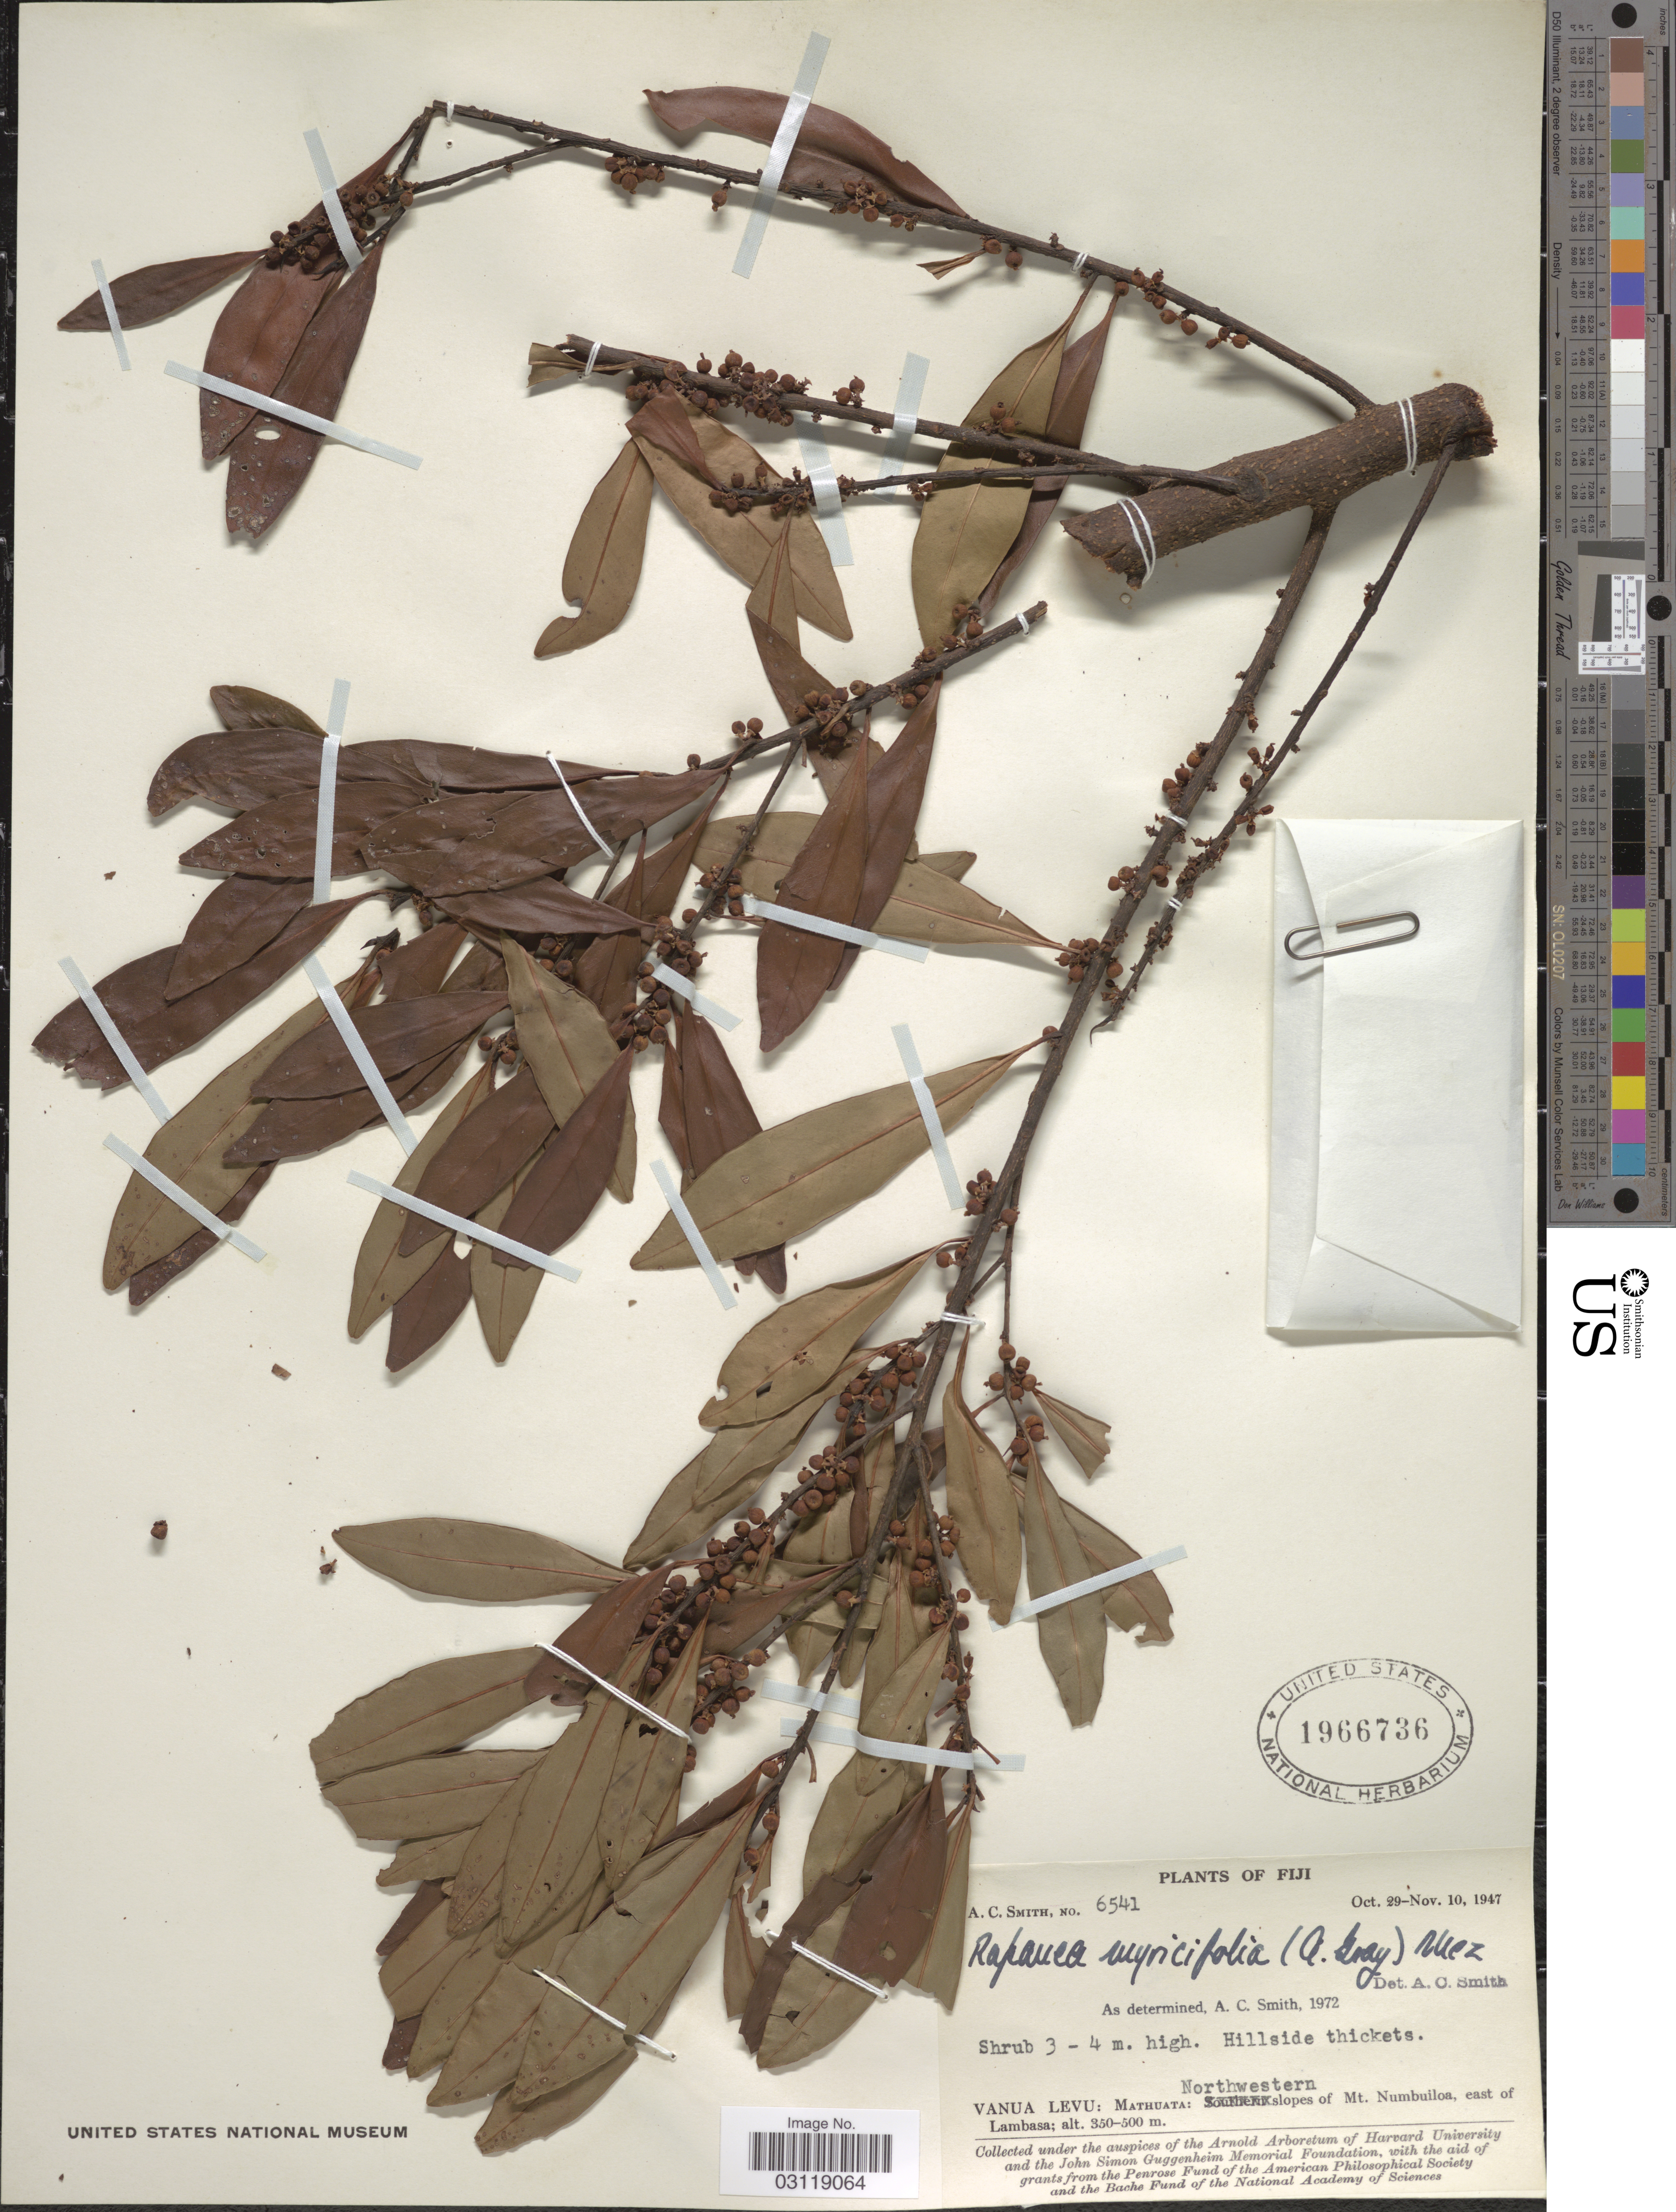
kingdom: Plantae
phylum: Tracheophyta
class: Magnoliopsida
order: Ericales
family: Primulaceae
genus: Rapanea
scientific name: Rapanea myricifolia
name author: (A. Gray) Mez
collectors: A. C. Smith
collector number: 6541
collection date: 1947-10-29/1947-11-10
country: Fiji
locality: Vanua Levu: Mathuata: Northwestern of Mt. Numbuiloa, east of Lambasa.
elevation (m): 350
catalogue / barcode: US 1966736